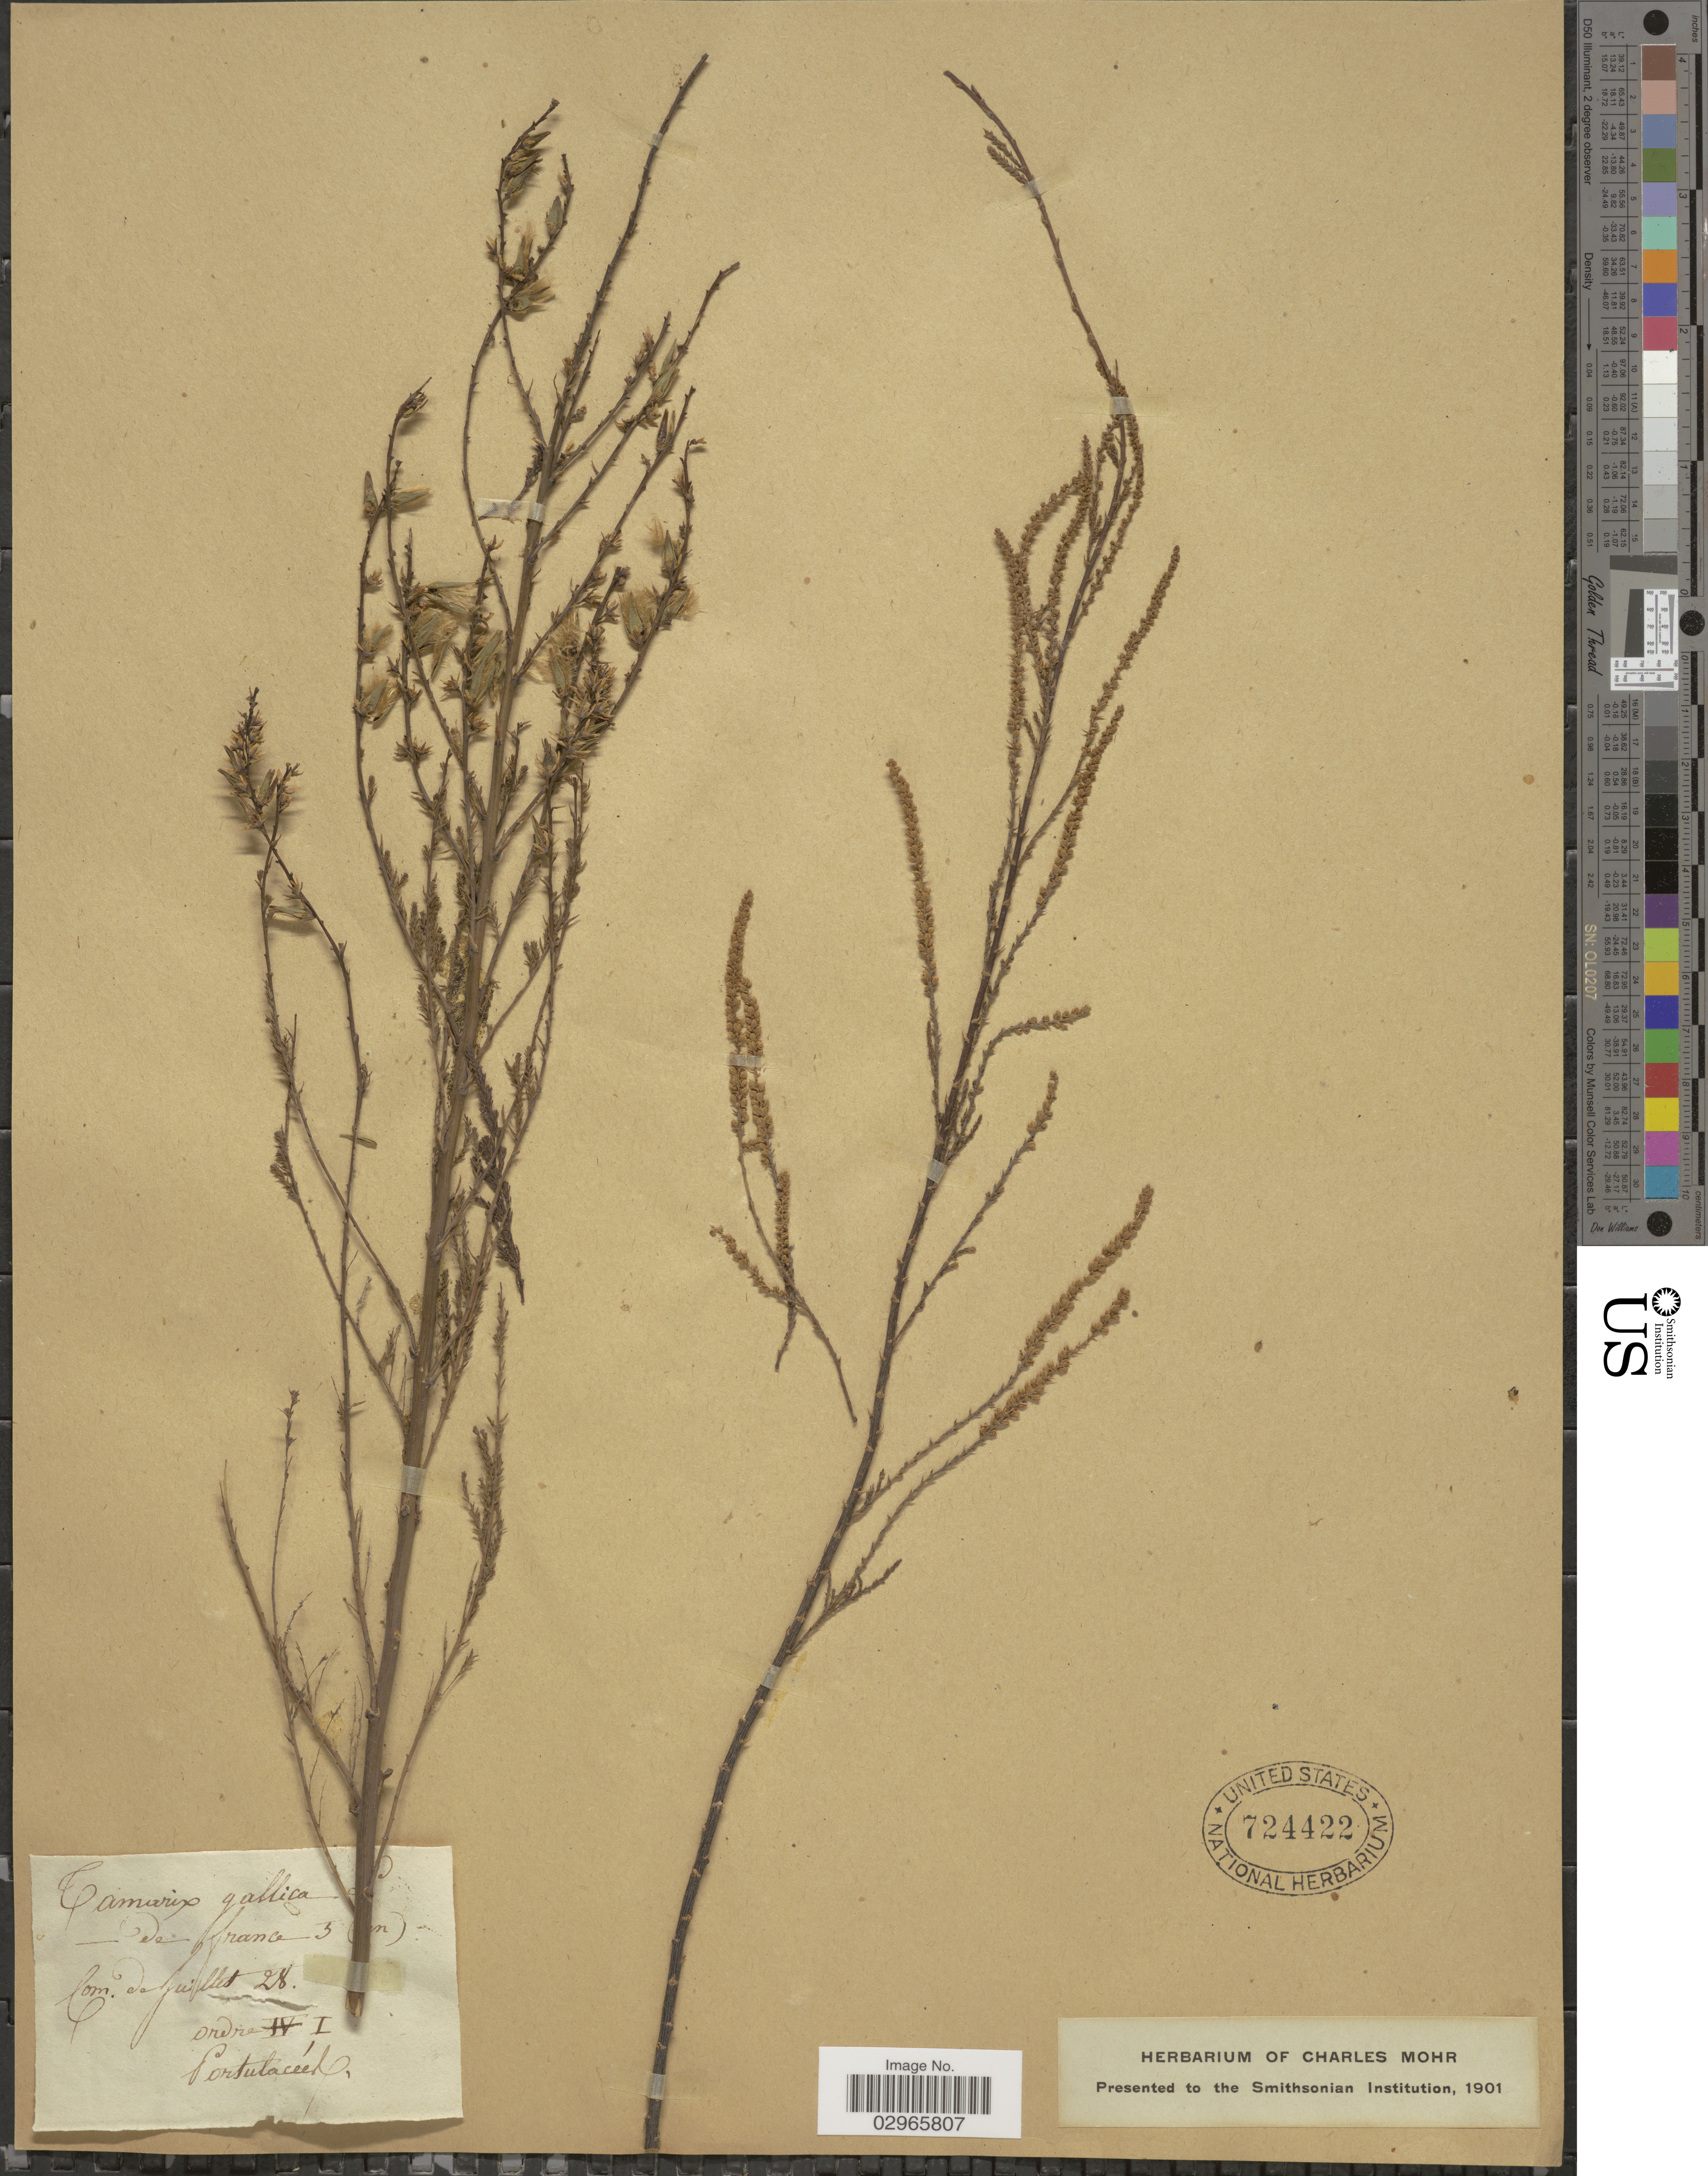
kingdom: Plantae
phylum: Tracheophyta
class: Magnoliopsida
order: Caryophyllales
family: Tamaricaceae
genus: Myricaria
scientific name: Myricaria germanica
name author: (L.) Desv.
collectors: ex herb. Charles Mohr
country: France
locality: De france 3 (en). [interpreted]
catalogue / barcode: US 724422